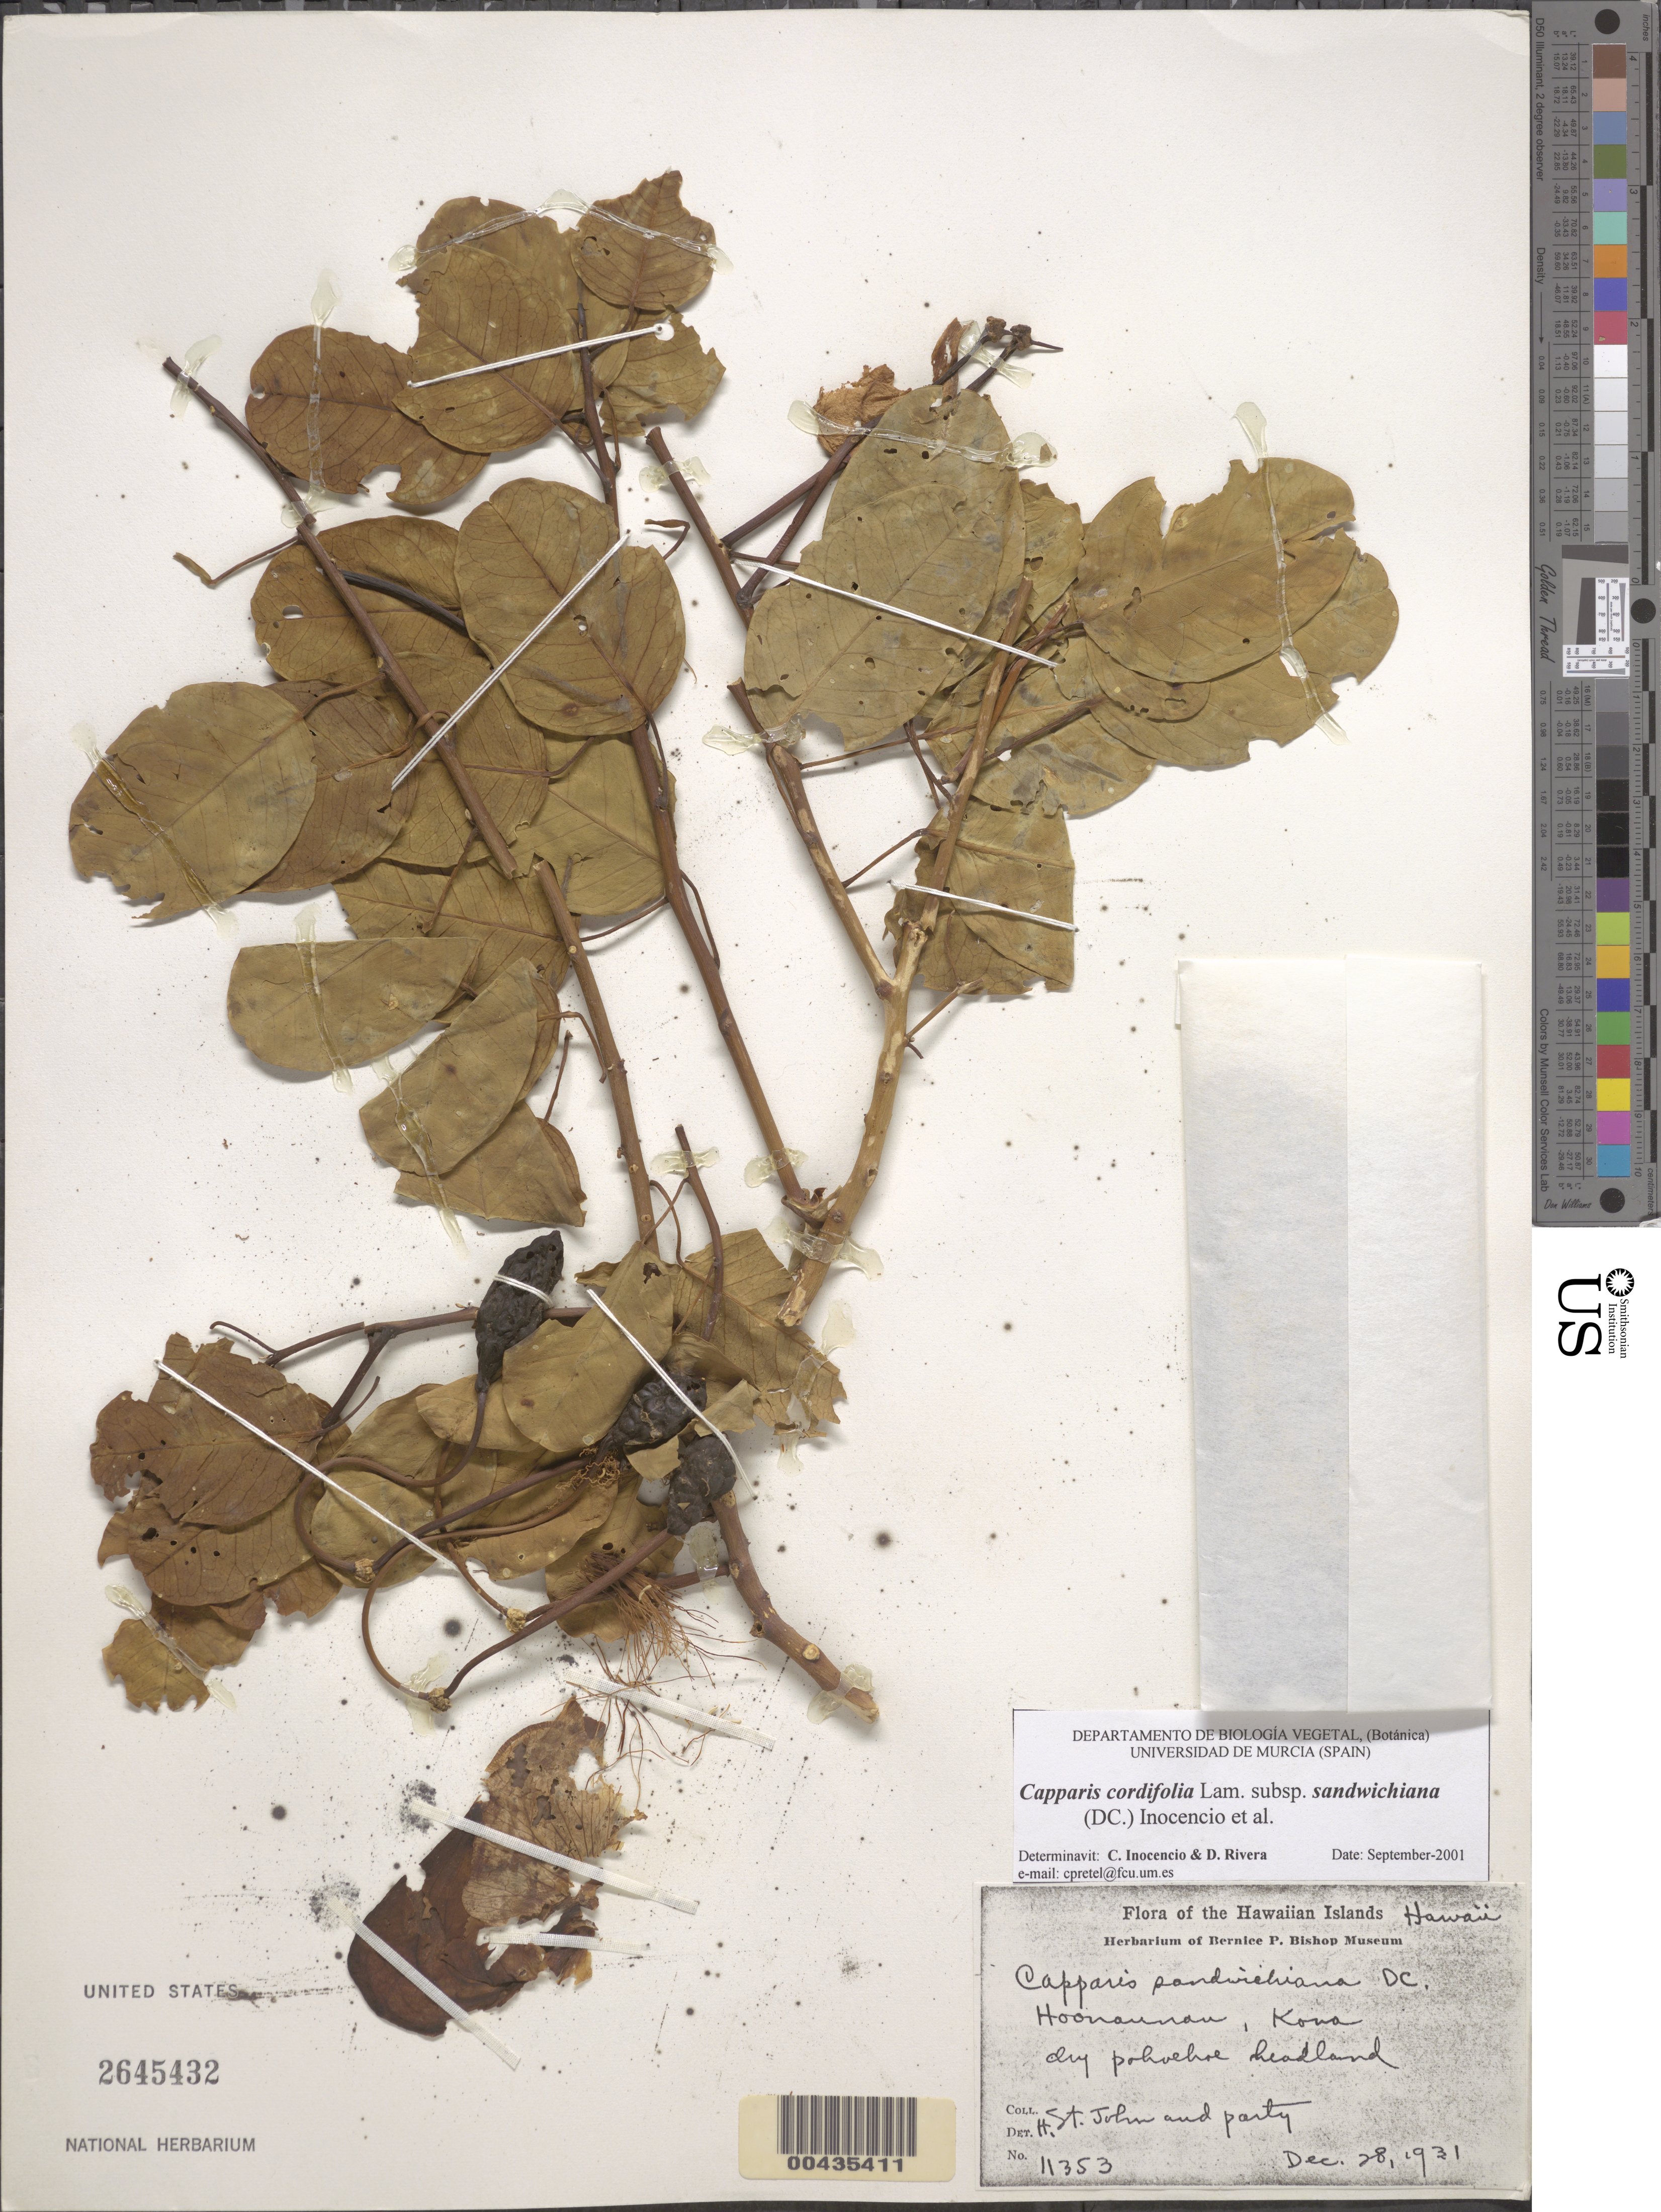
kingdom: Plantae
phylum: Tracheophyta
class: Magnoliopsida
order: Brassicales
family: Capparaceae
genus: Capparis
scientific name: Capparis sandwichiana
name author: DC.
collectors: H. St. John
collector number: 11353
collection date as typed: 28 Dec 1931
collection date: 1931-12-28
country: United States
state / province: Hawaii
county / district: Hawaii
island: Hawaii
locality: Hoonaunau, Kona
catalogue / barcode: US 2645432